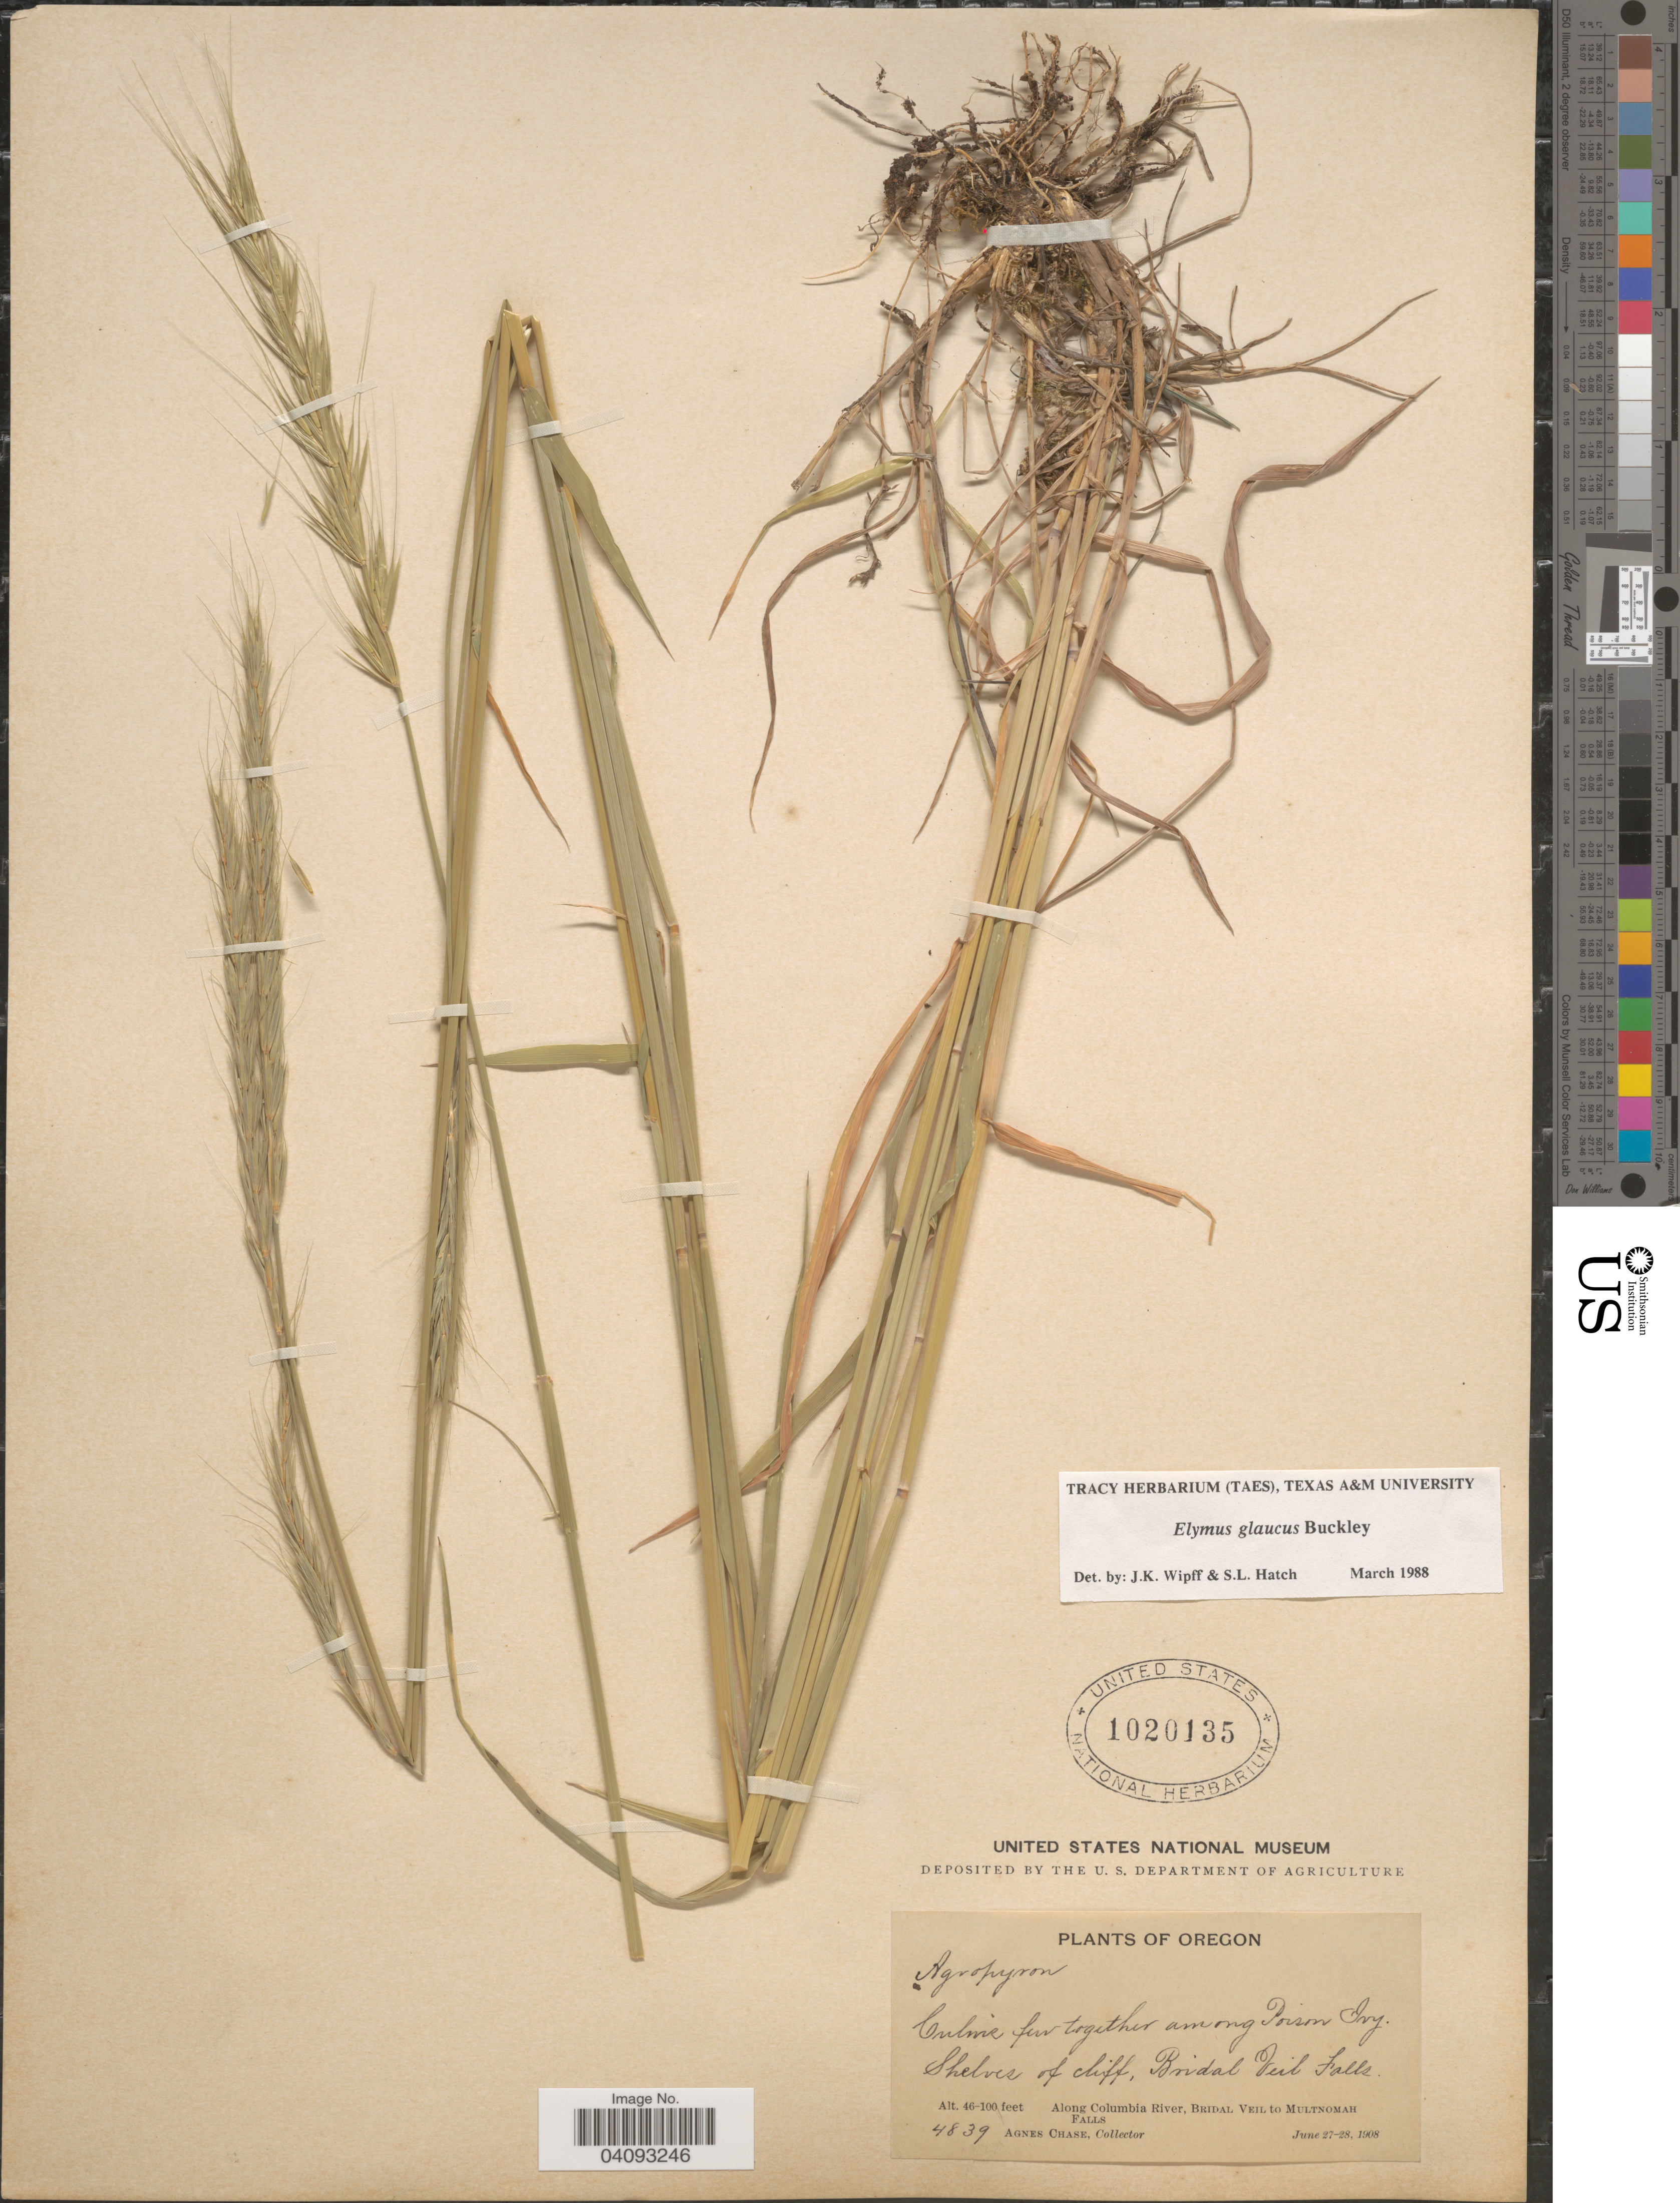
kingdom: Plantae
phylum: Tracheophyta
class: Liliopsida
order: Poales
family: Poaceae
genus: Elymus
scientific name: Elymus glaucus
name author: Buckley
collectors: A. Chase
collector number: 4839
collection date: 1908-06-27/1908-06-28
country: United States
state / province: Oregon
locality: Among Poison Ivy. Shelves of cliff, Bridal Veil Falls. Along Columbia River, Bridal Veil to Multnomah Falls.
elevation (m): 14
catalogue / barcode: US 1020135